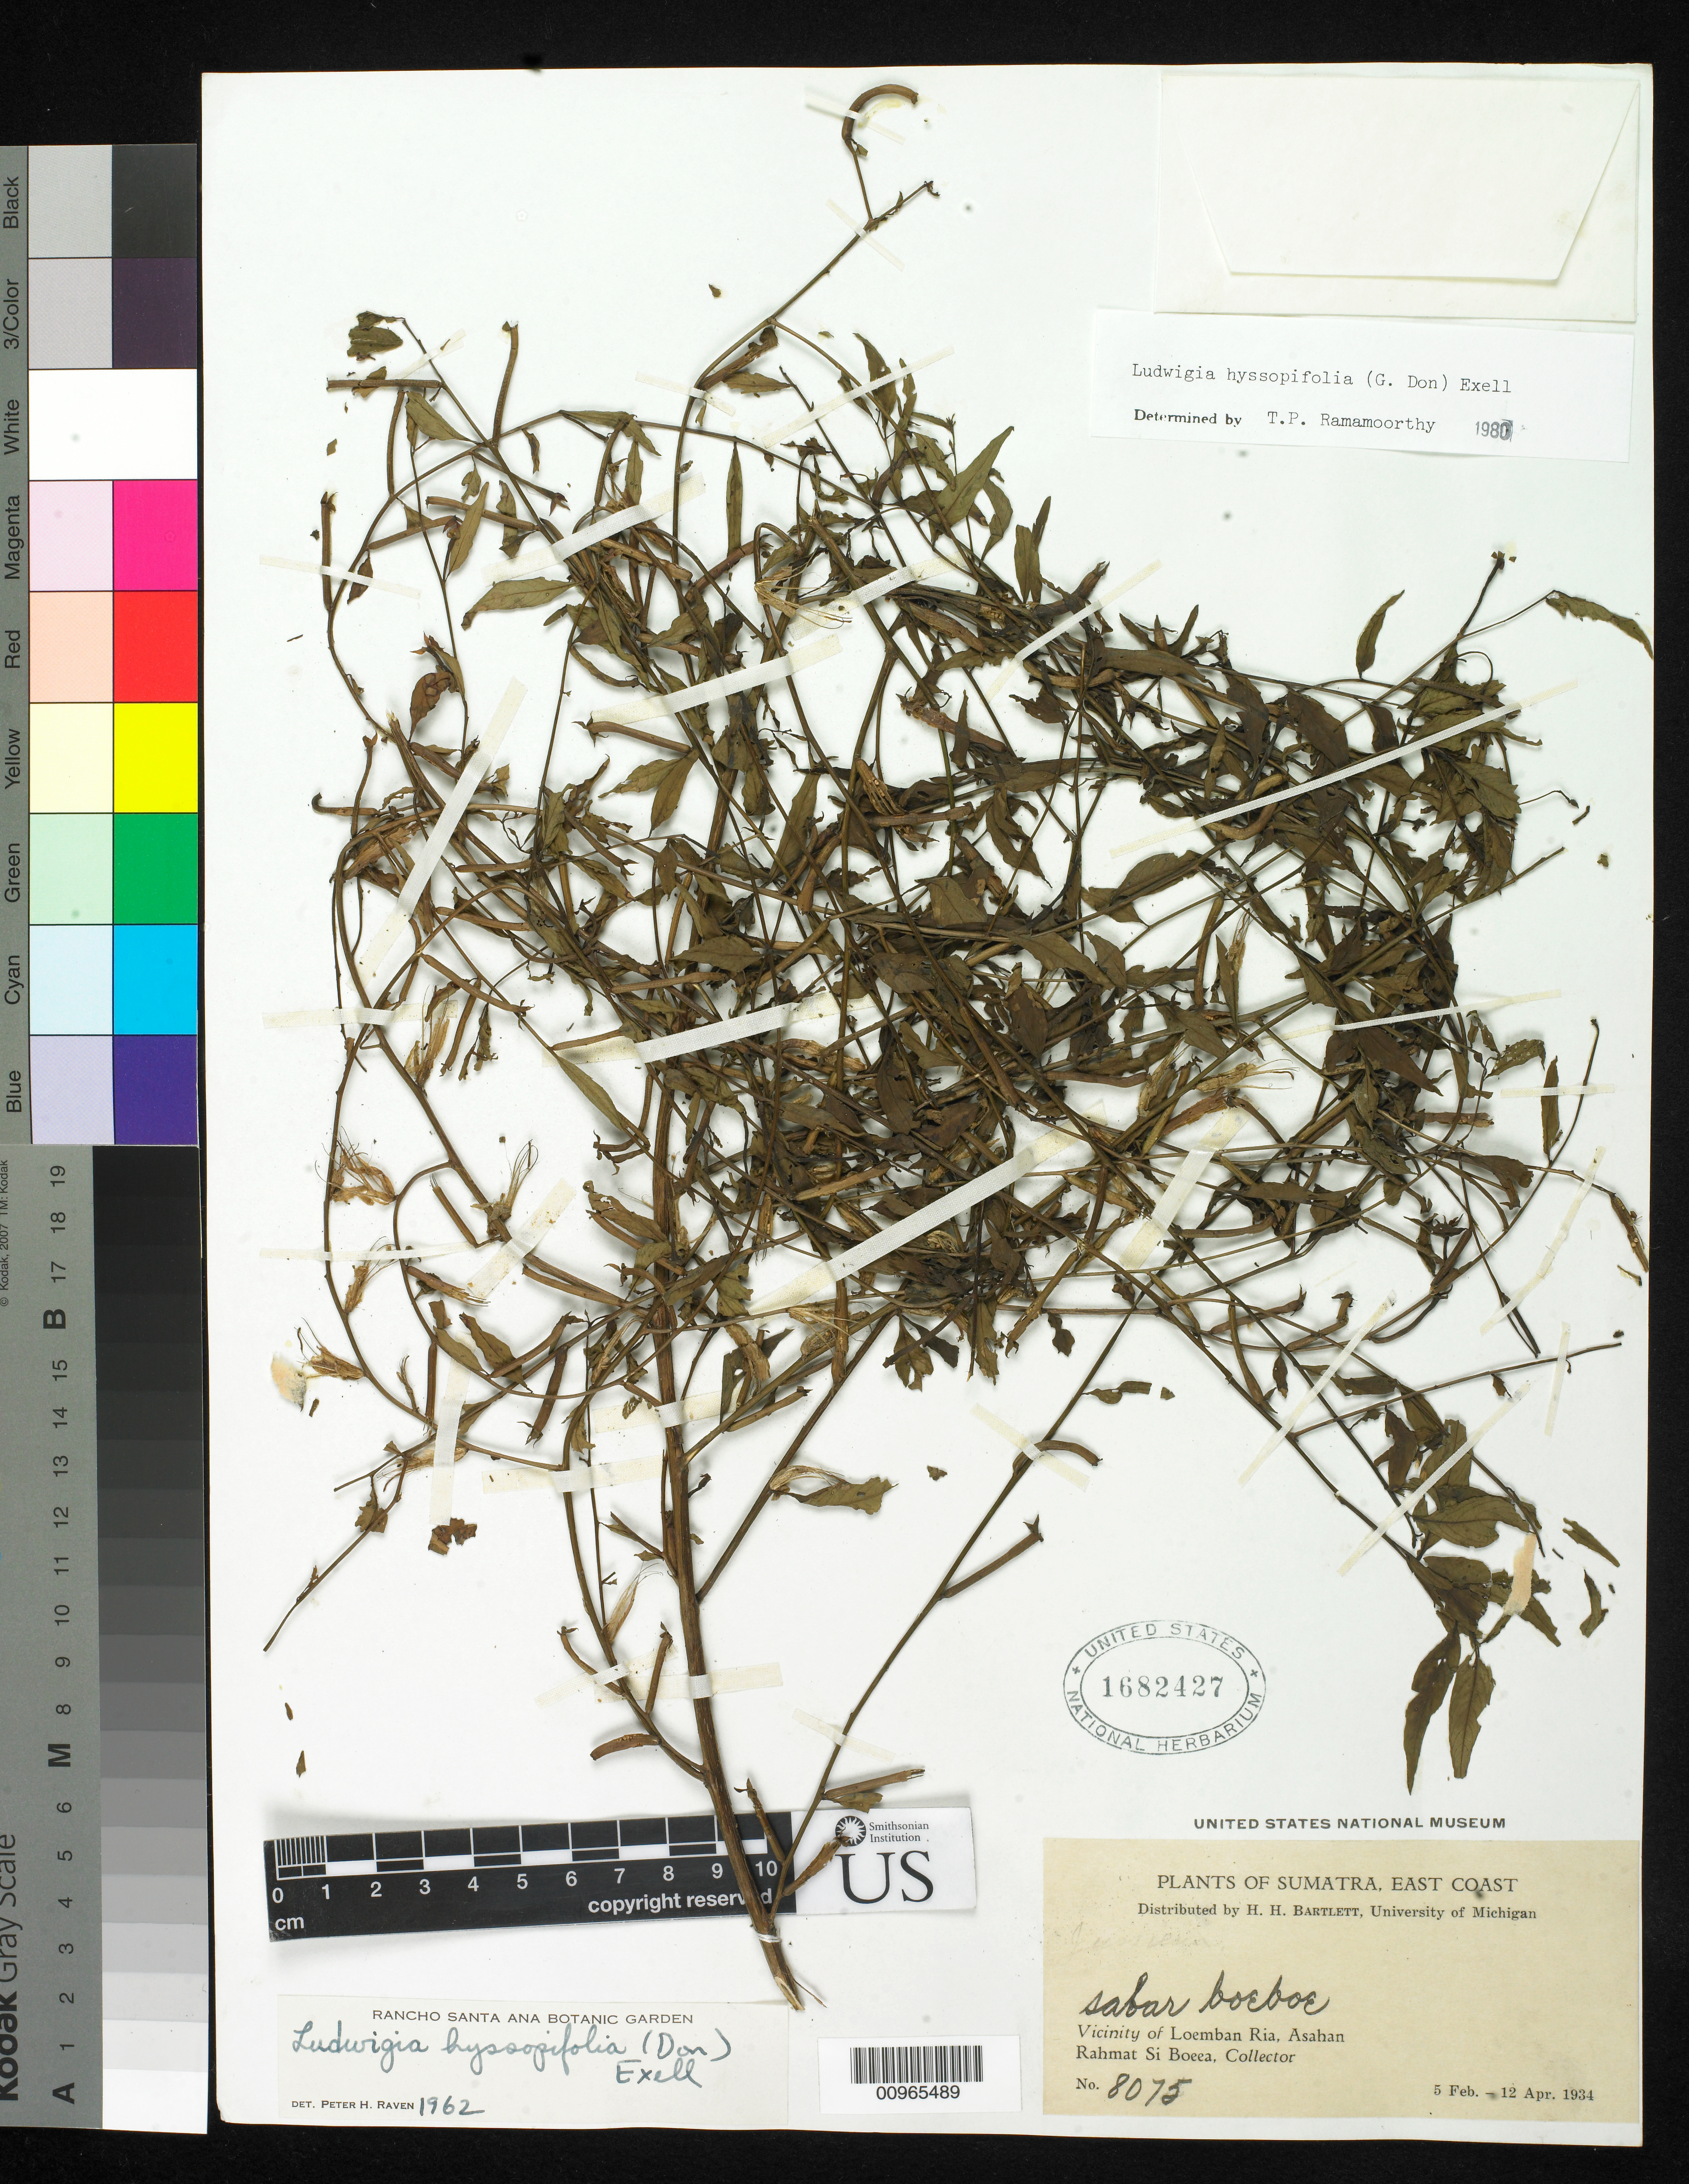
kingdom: Plantae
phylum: Tracheophyta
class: Magnoliopsida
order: Myrtales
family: Onagraceae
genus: Ludwigia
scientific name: Ludwigia hyssopifolia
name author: (G. Don) Exell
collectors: Rahmat Si Boeea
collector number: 8075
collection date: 1934-02-05/1934-04-12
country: Indonesia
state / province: Sumatra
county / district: Sumatera Utara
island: Sumatra I.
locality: (East Coast) Vicinity of Loemban Ria, Asahan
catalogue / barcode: US 1682427